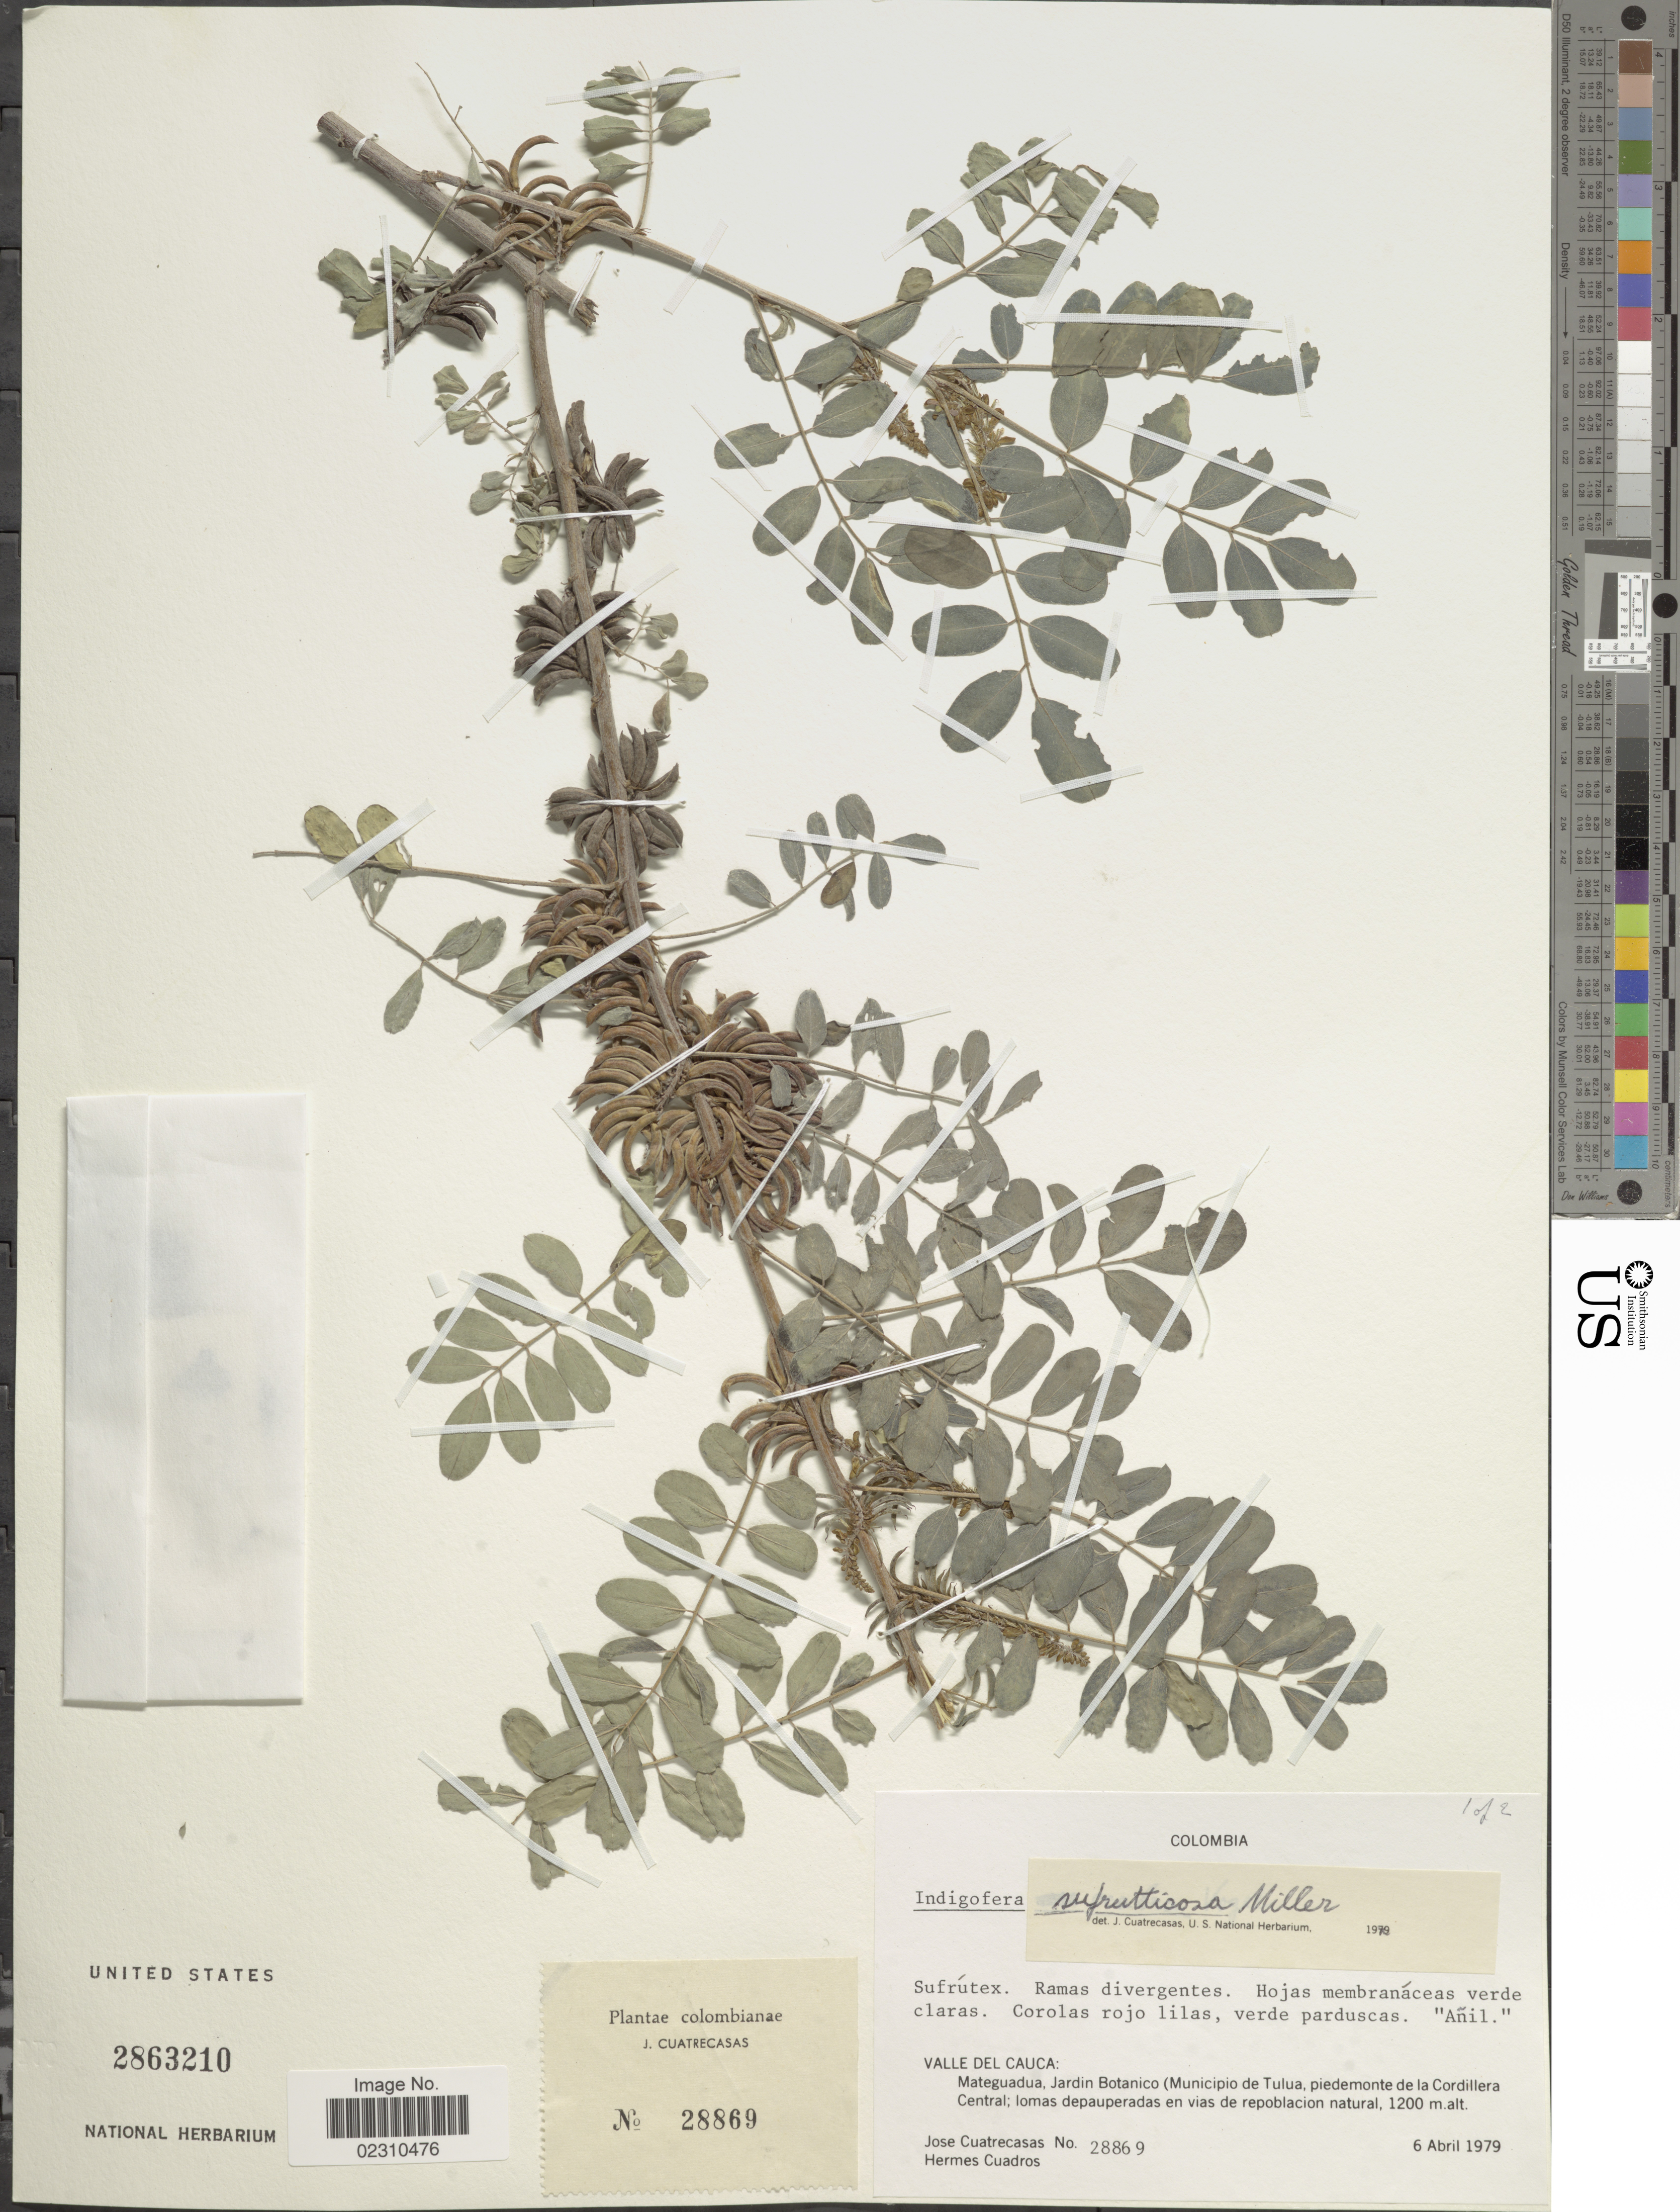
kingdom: Plantae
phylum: Tracheophyta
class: Magnoliopsida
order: Fabales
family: Fabaceae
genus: Indigofera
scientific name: Indigofera suffruticosa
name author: Mill.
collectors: J. Cuatrecasas & H. Cuadros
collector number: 28869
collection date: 1979-04-06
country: Colombia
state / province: Valle del Cauca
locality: Valle del Cauca, Mateguadua, Jardin Botanico (Municipio de Tulua, piedemonte de la Cordillera Central; Lomas depauredas en vias de repoblacion natural.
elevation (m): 1200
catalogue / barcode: US 2863210